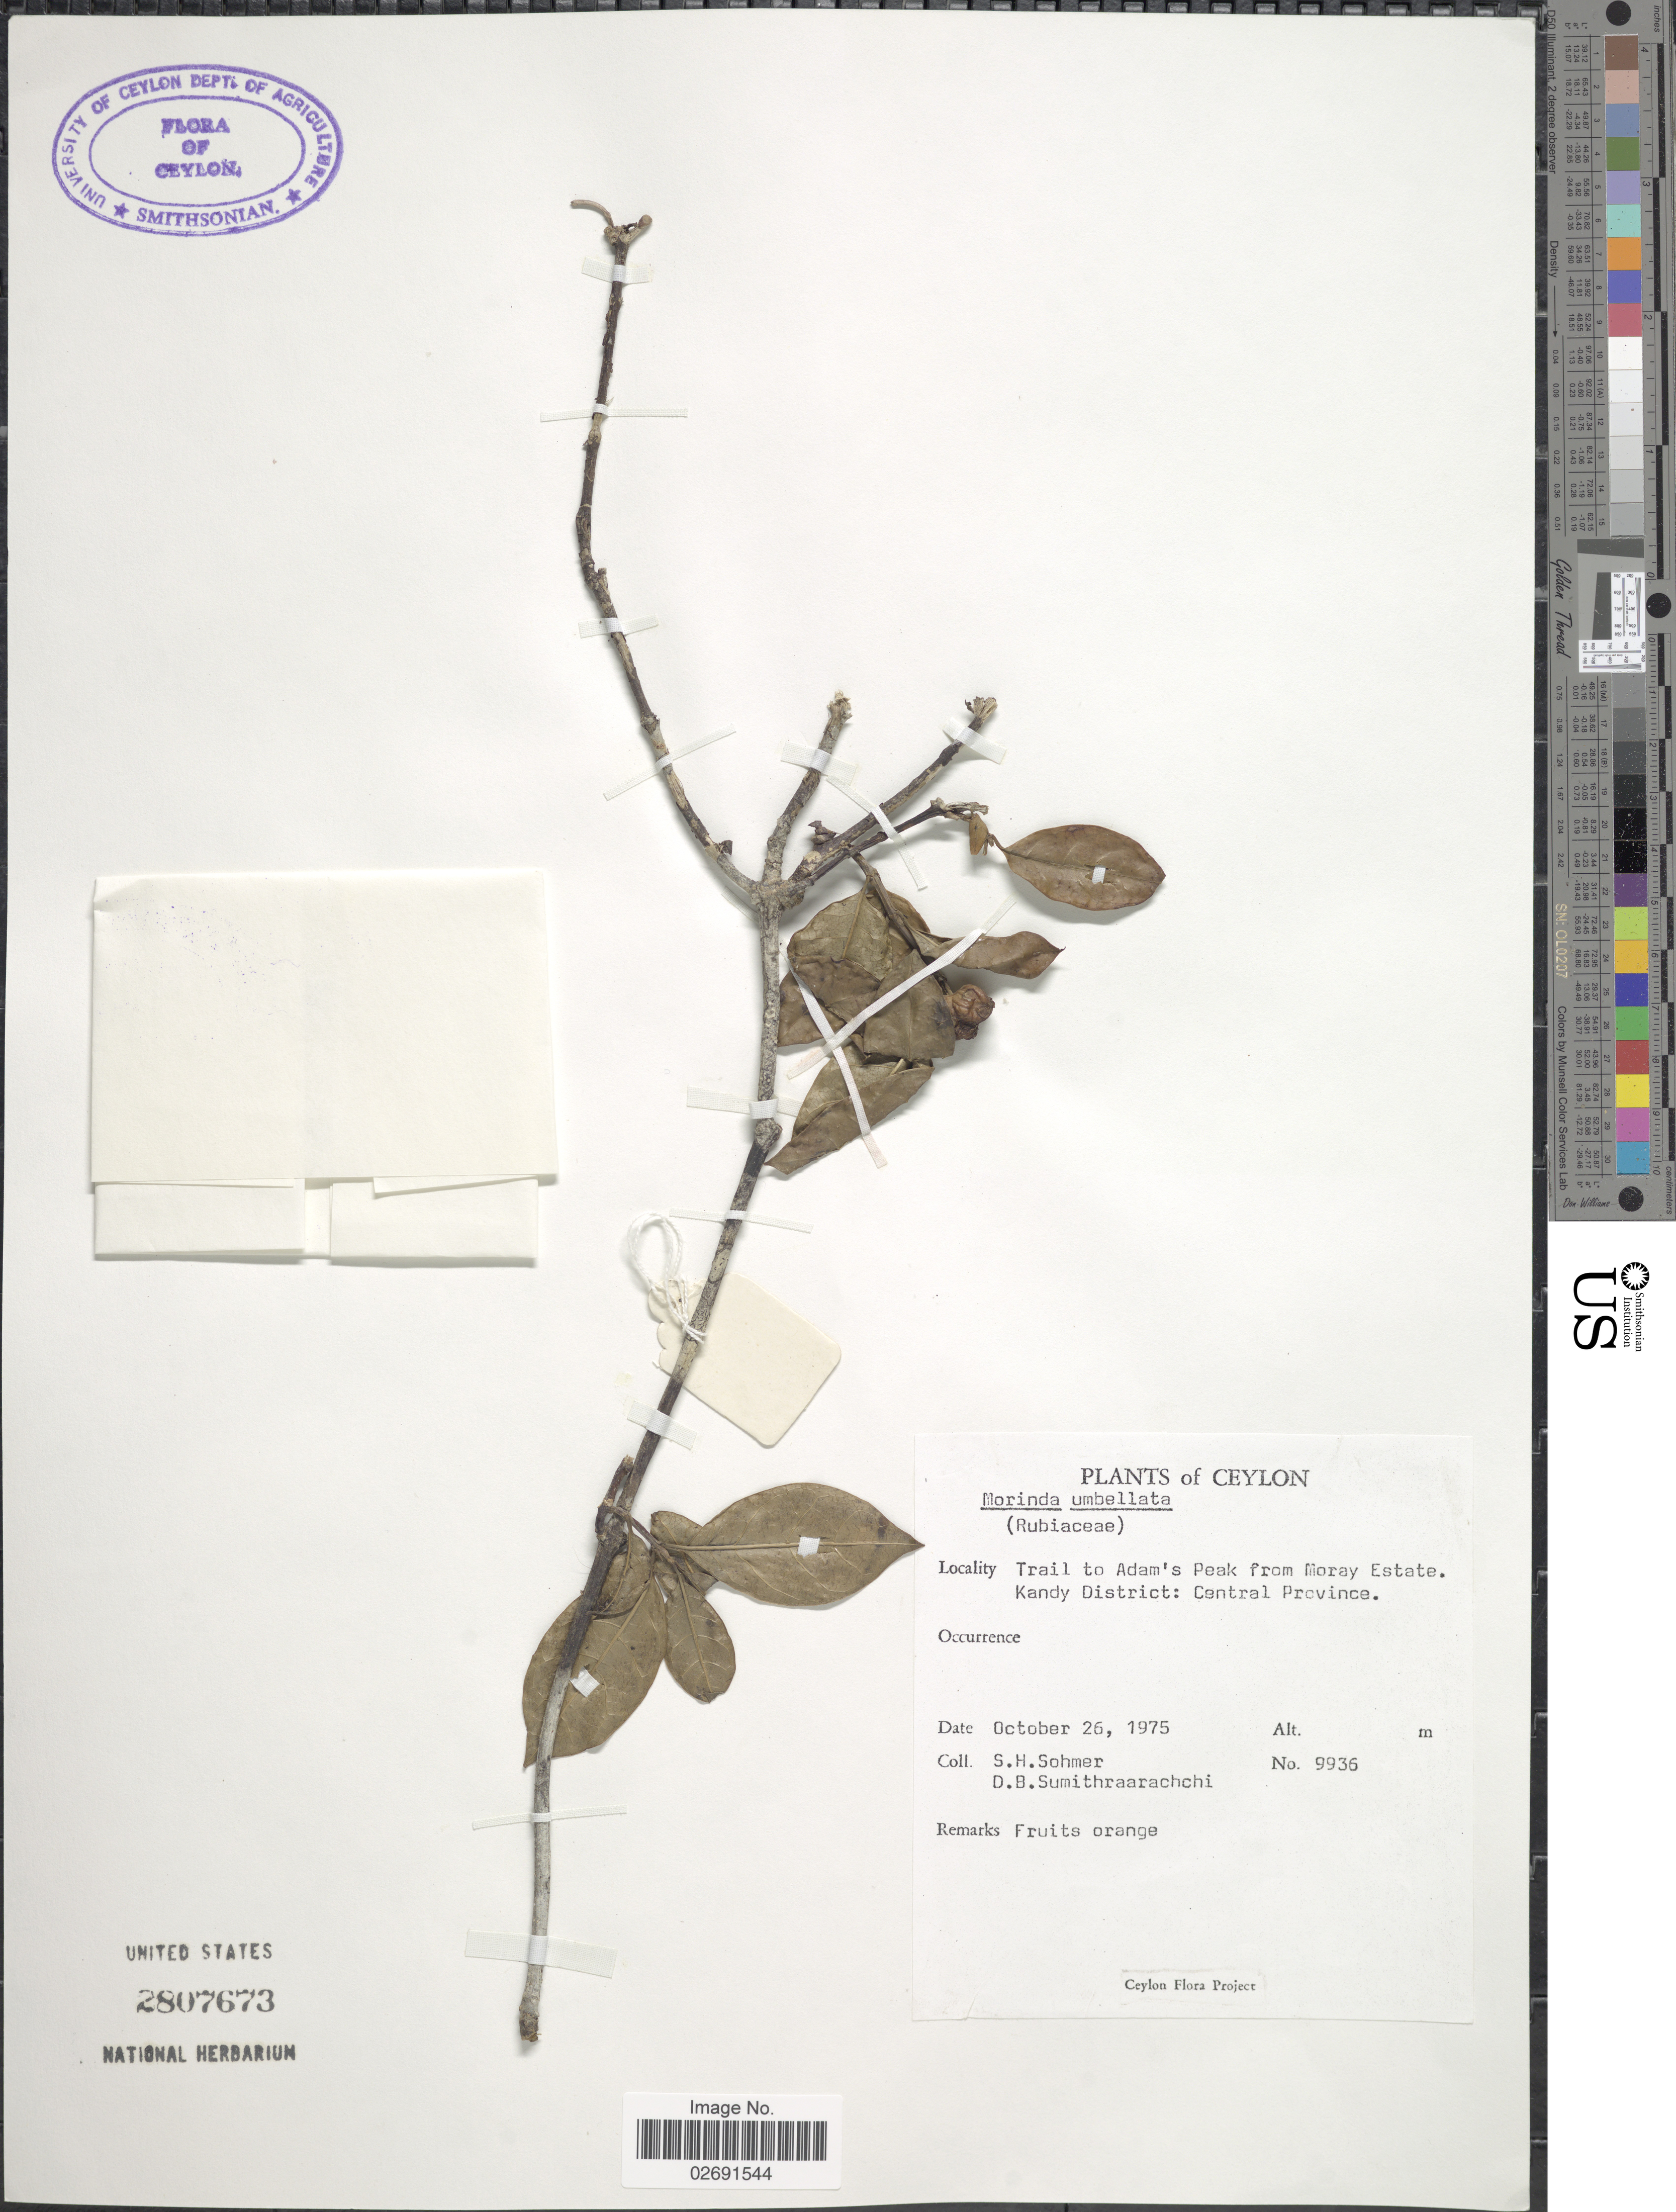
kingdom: Plantae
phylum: Tracheophyta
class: Magnoliopsida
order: Gentianales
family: Rubiaceae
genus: Gynochthodes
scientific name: Gynochthodes umbellata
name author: (L.) Razafim. & B. Bremer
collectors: S. H. Sohmer & D. B. Sumithraarachchi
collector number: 9936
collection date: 1975-10-26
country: Sri Lanka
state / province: Central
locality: Ceylon, trail to Adam's Peak from Moray Estate, Kandy District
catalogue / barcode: US 2807673